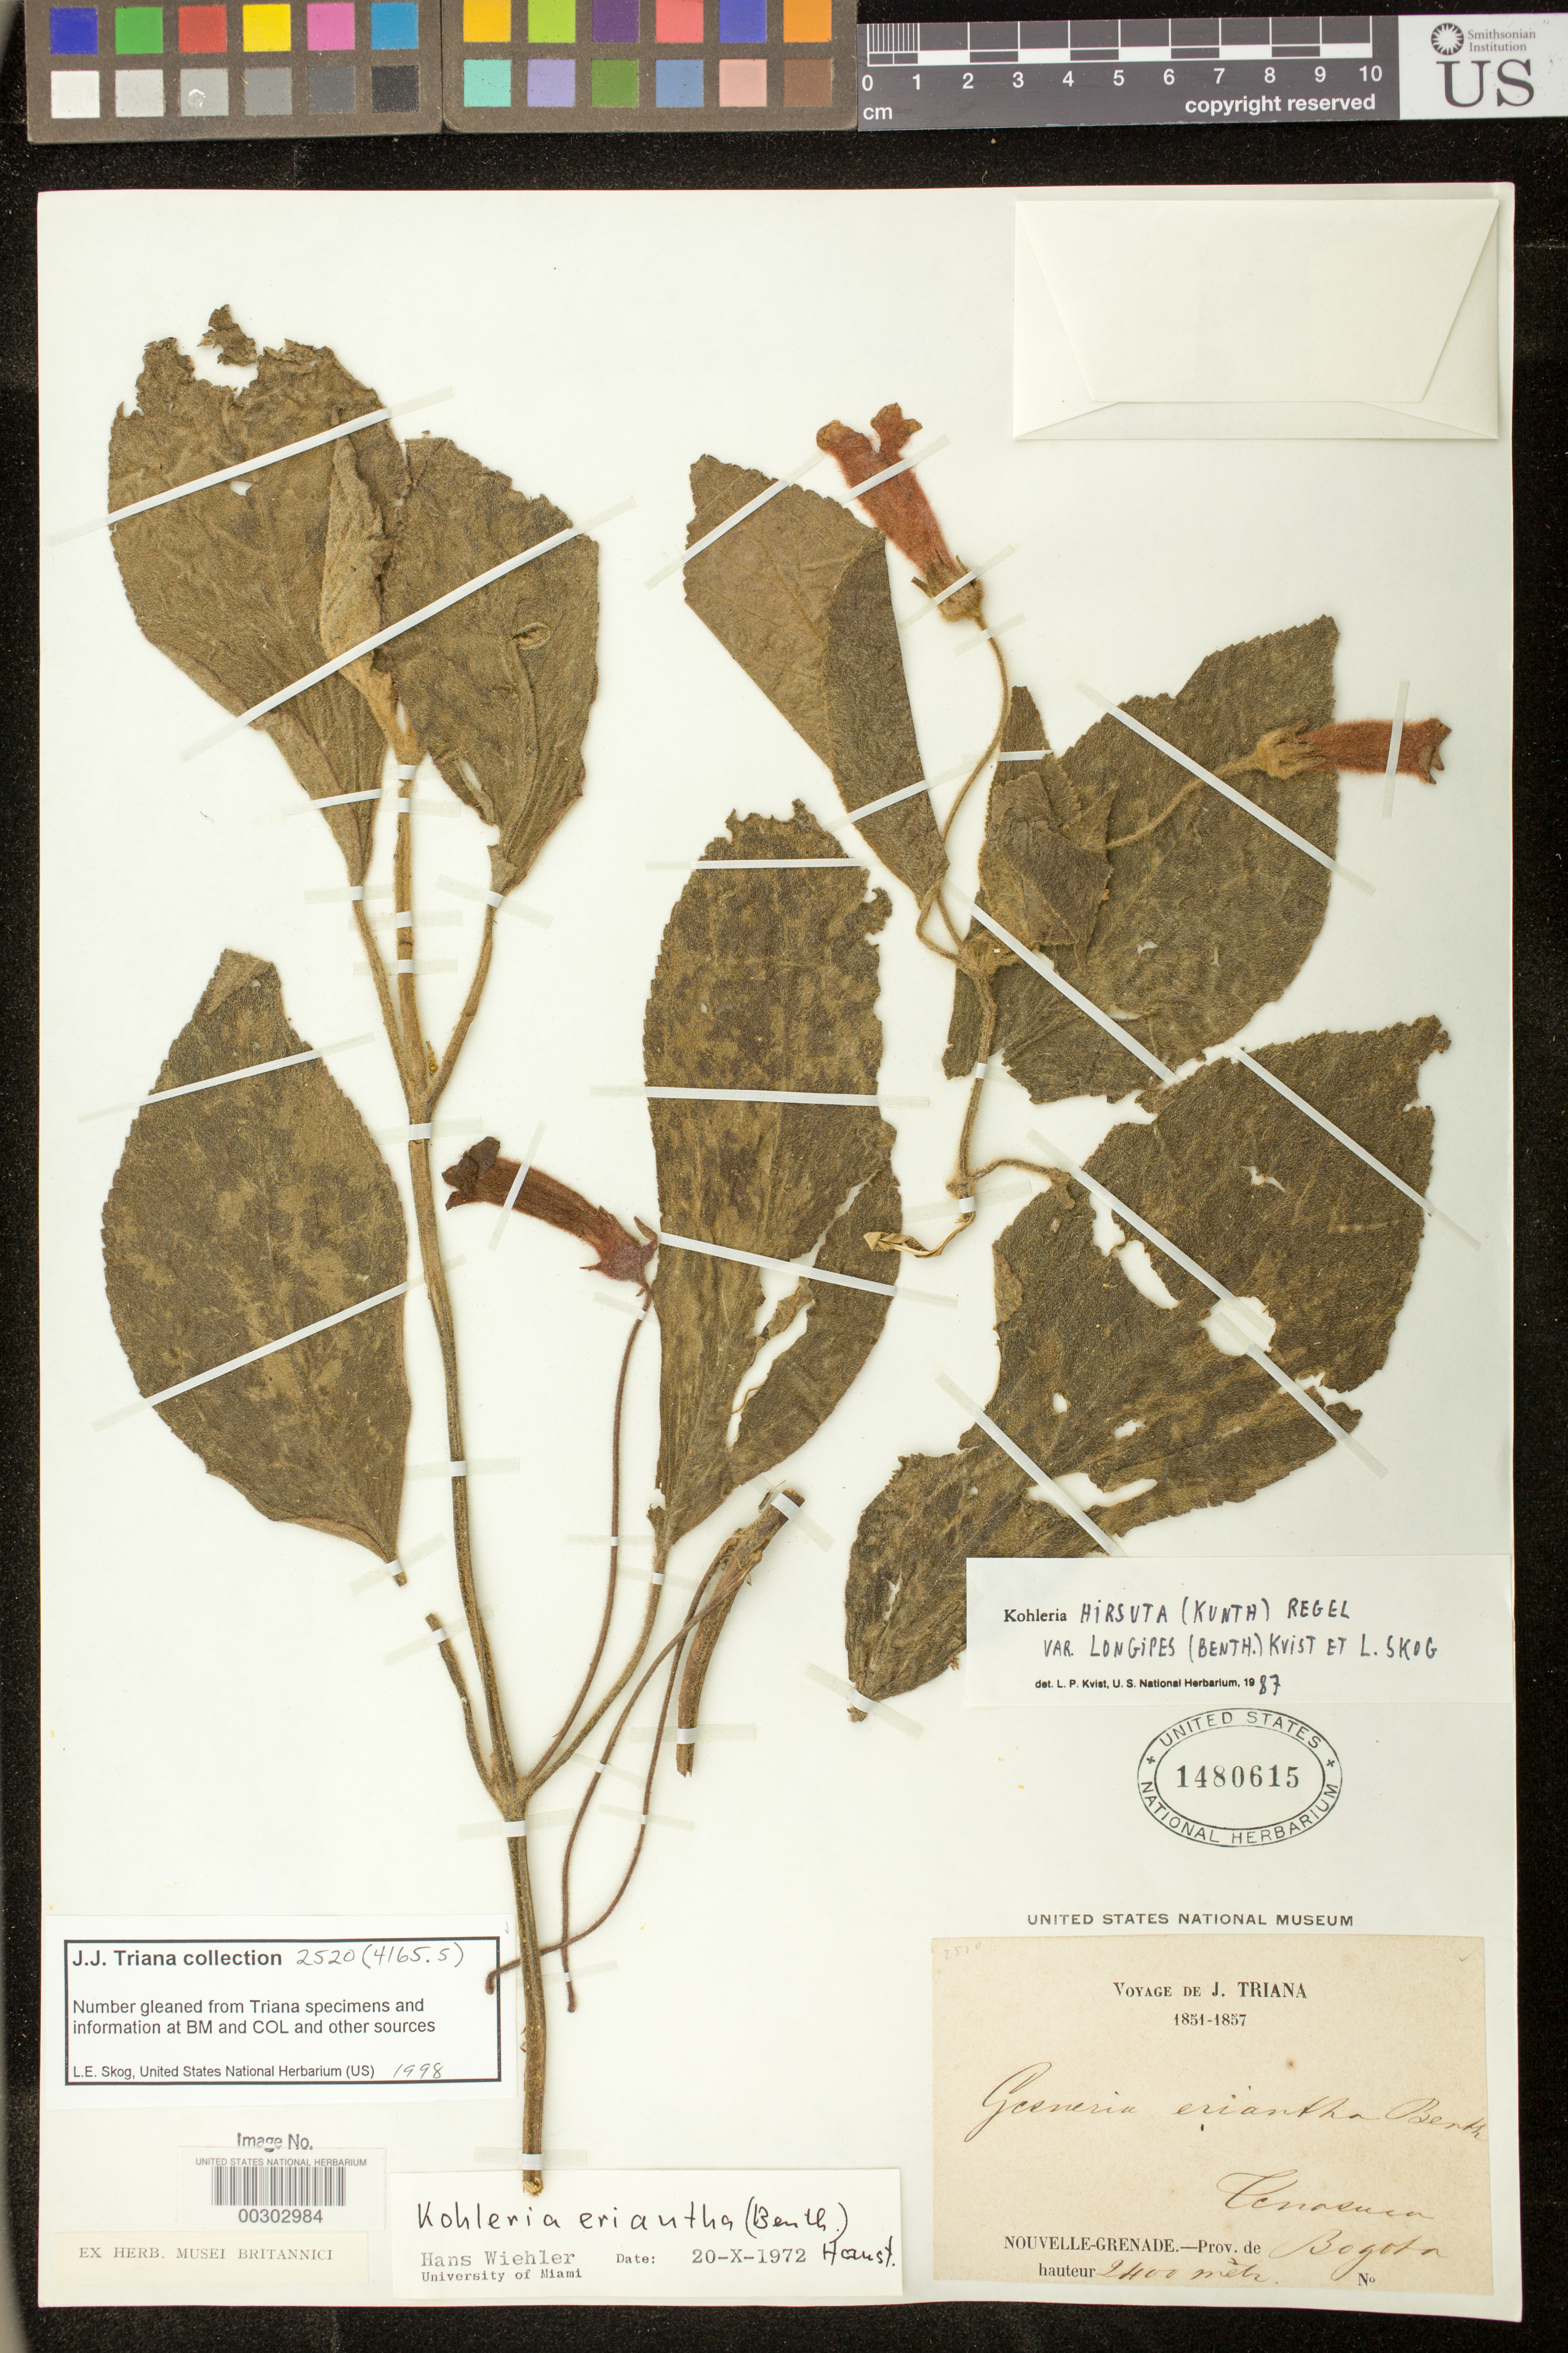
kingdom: Plantae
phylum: Tracheophyta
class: Magnoliopsida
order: Lamiales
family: Gesneriaceae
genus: Kohleria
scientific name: Kohleria hirsuta var. longipes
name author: (Benth.) L.P. Kvist & L.E. Skog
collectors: J. J. Triana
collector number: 2520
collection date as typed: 1851-57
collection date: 1851/1857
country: Colombia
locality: Nouvelle-Grenade, Prov. de Bogota, Tenasuca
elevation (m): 2400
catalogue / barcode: US 1480615